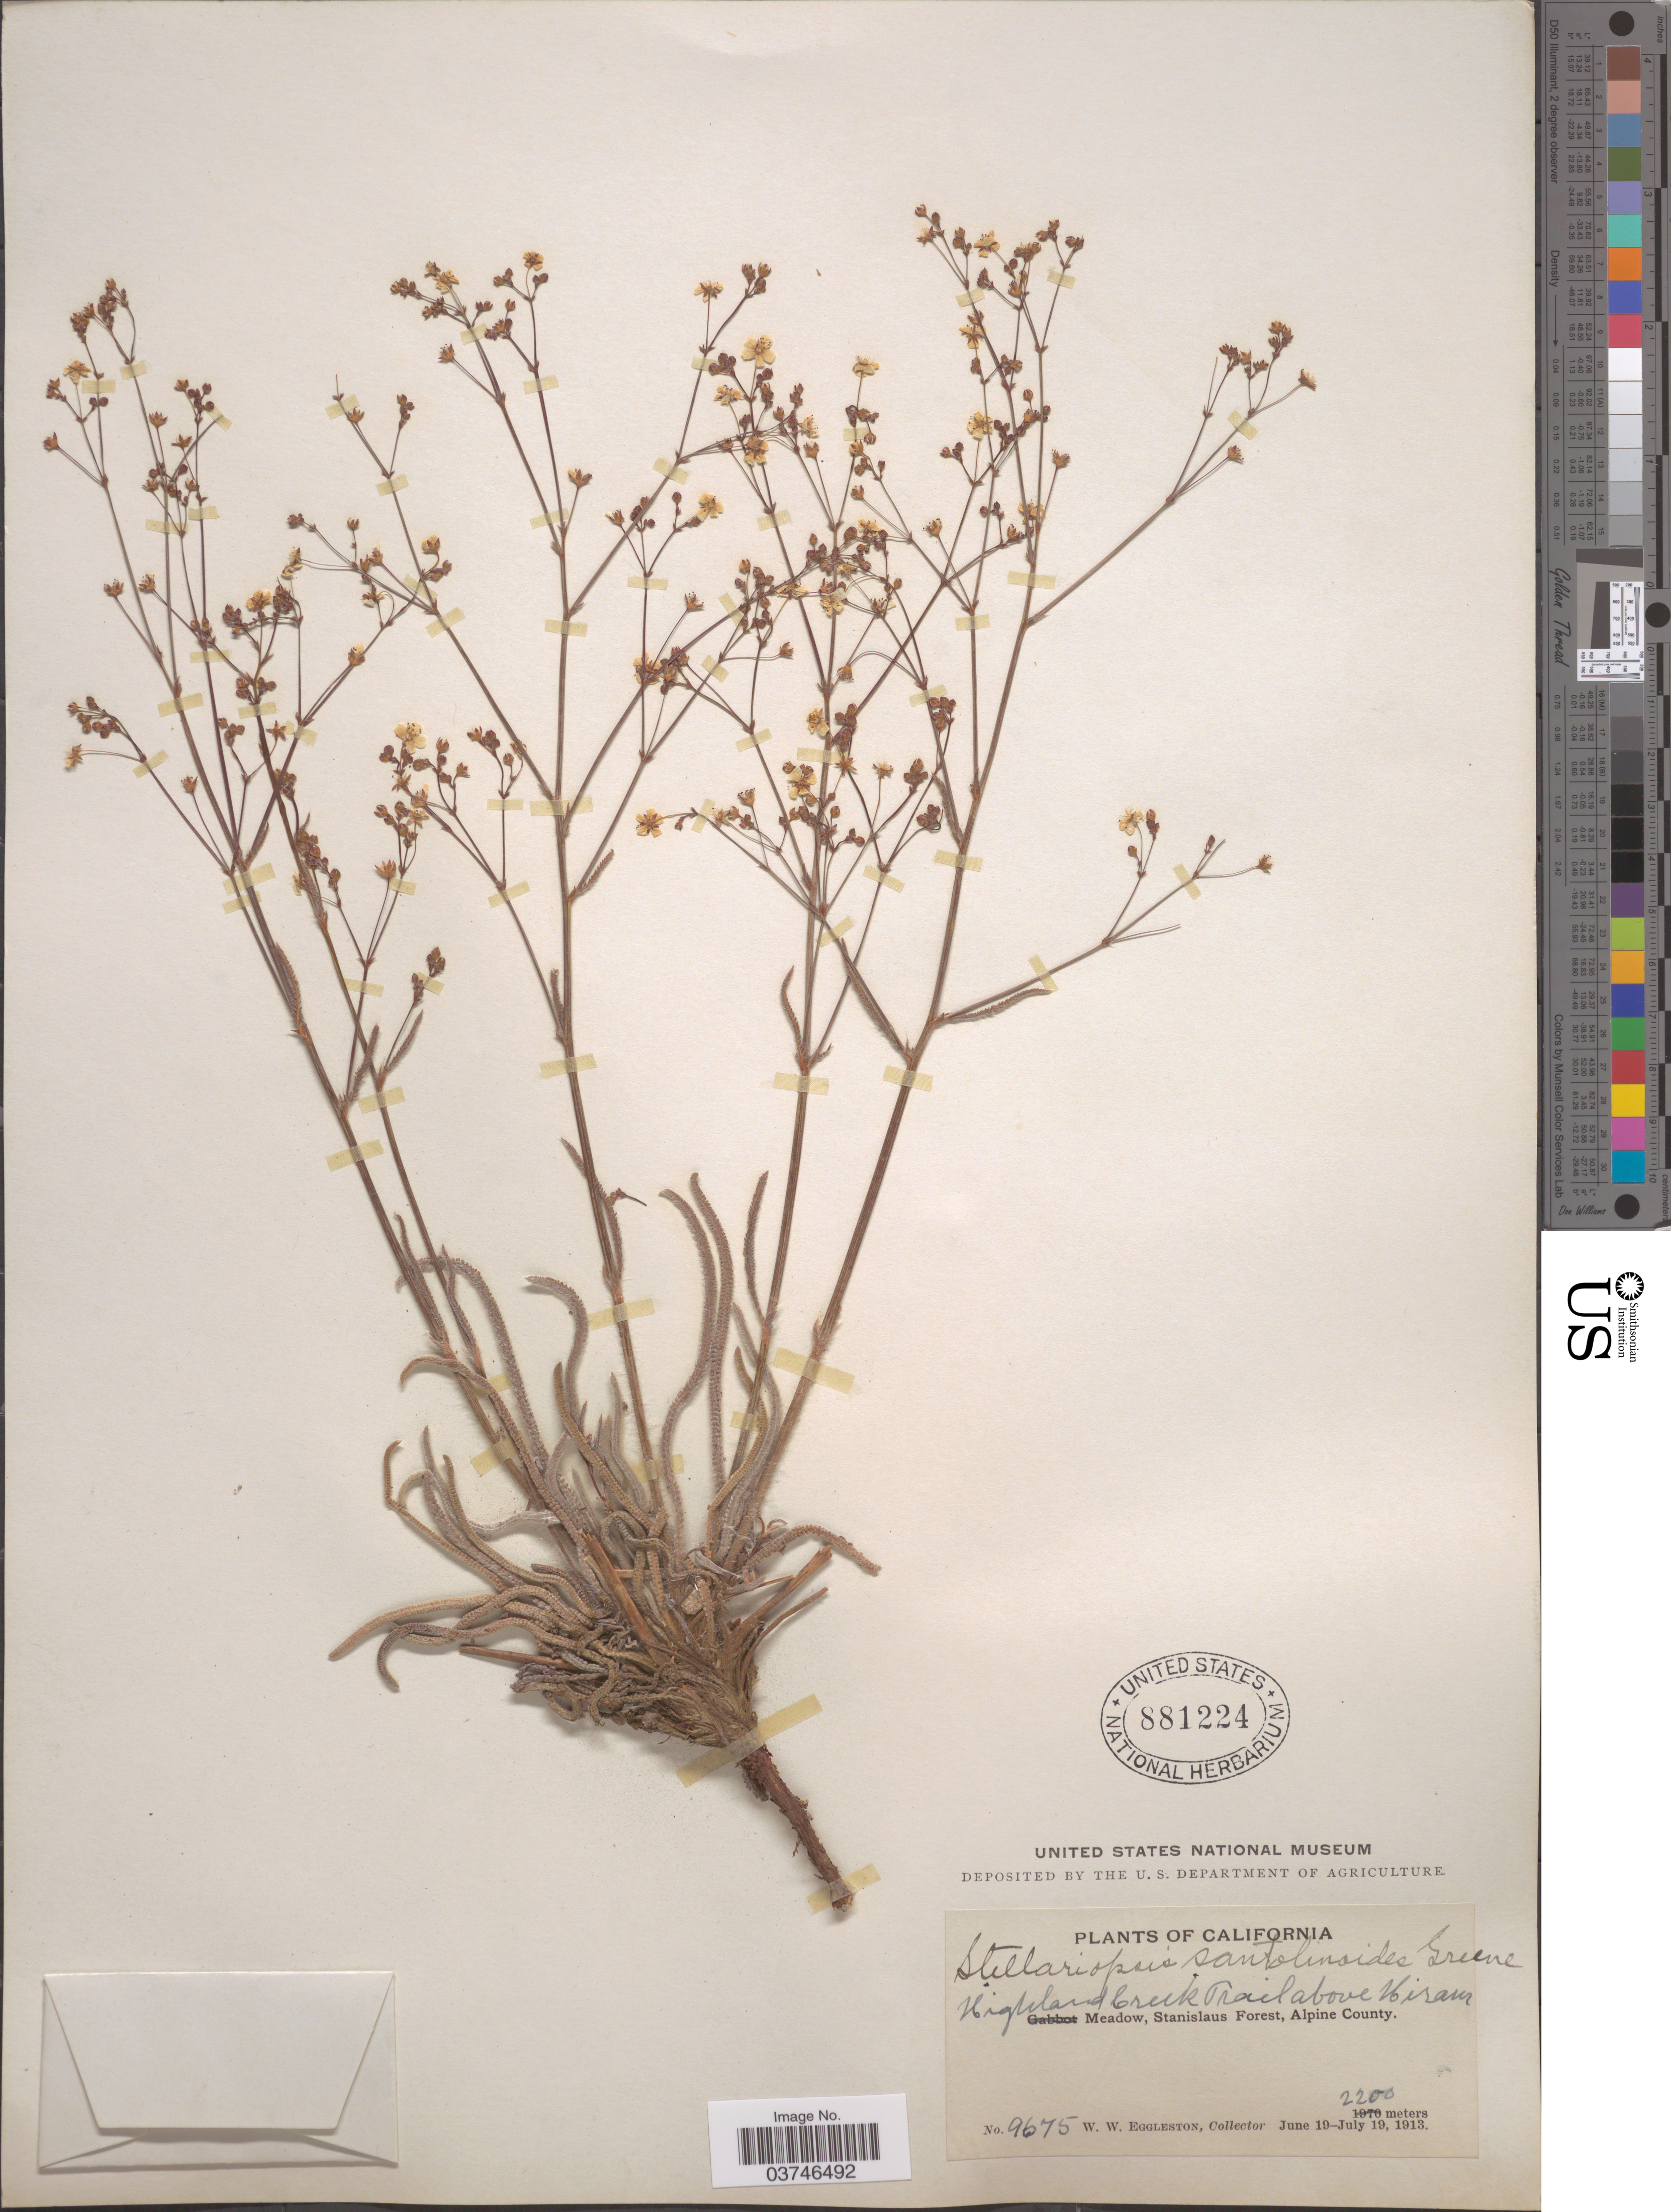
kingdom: Plantae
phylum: Tracheophyta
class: Magnoliopsida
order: Rosales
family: Rosaceae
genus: Potentilla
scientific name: Potentilla santalinoides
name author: (A. Gray) Greene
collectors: W. W. Eggleston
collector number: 9675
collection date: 1913-06-19/1913-07-19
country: United States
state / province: California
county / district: Alpine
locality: Highland Creek Trail above Hiram Meadow, Stanislaus Forest, Alpine County.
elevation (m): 2200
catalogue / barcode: US 881224